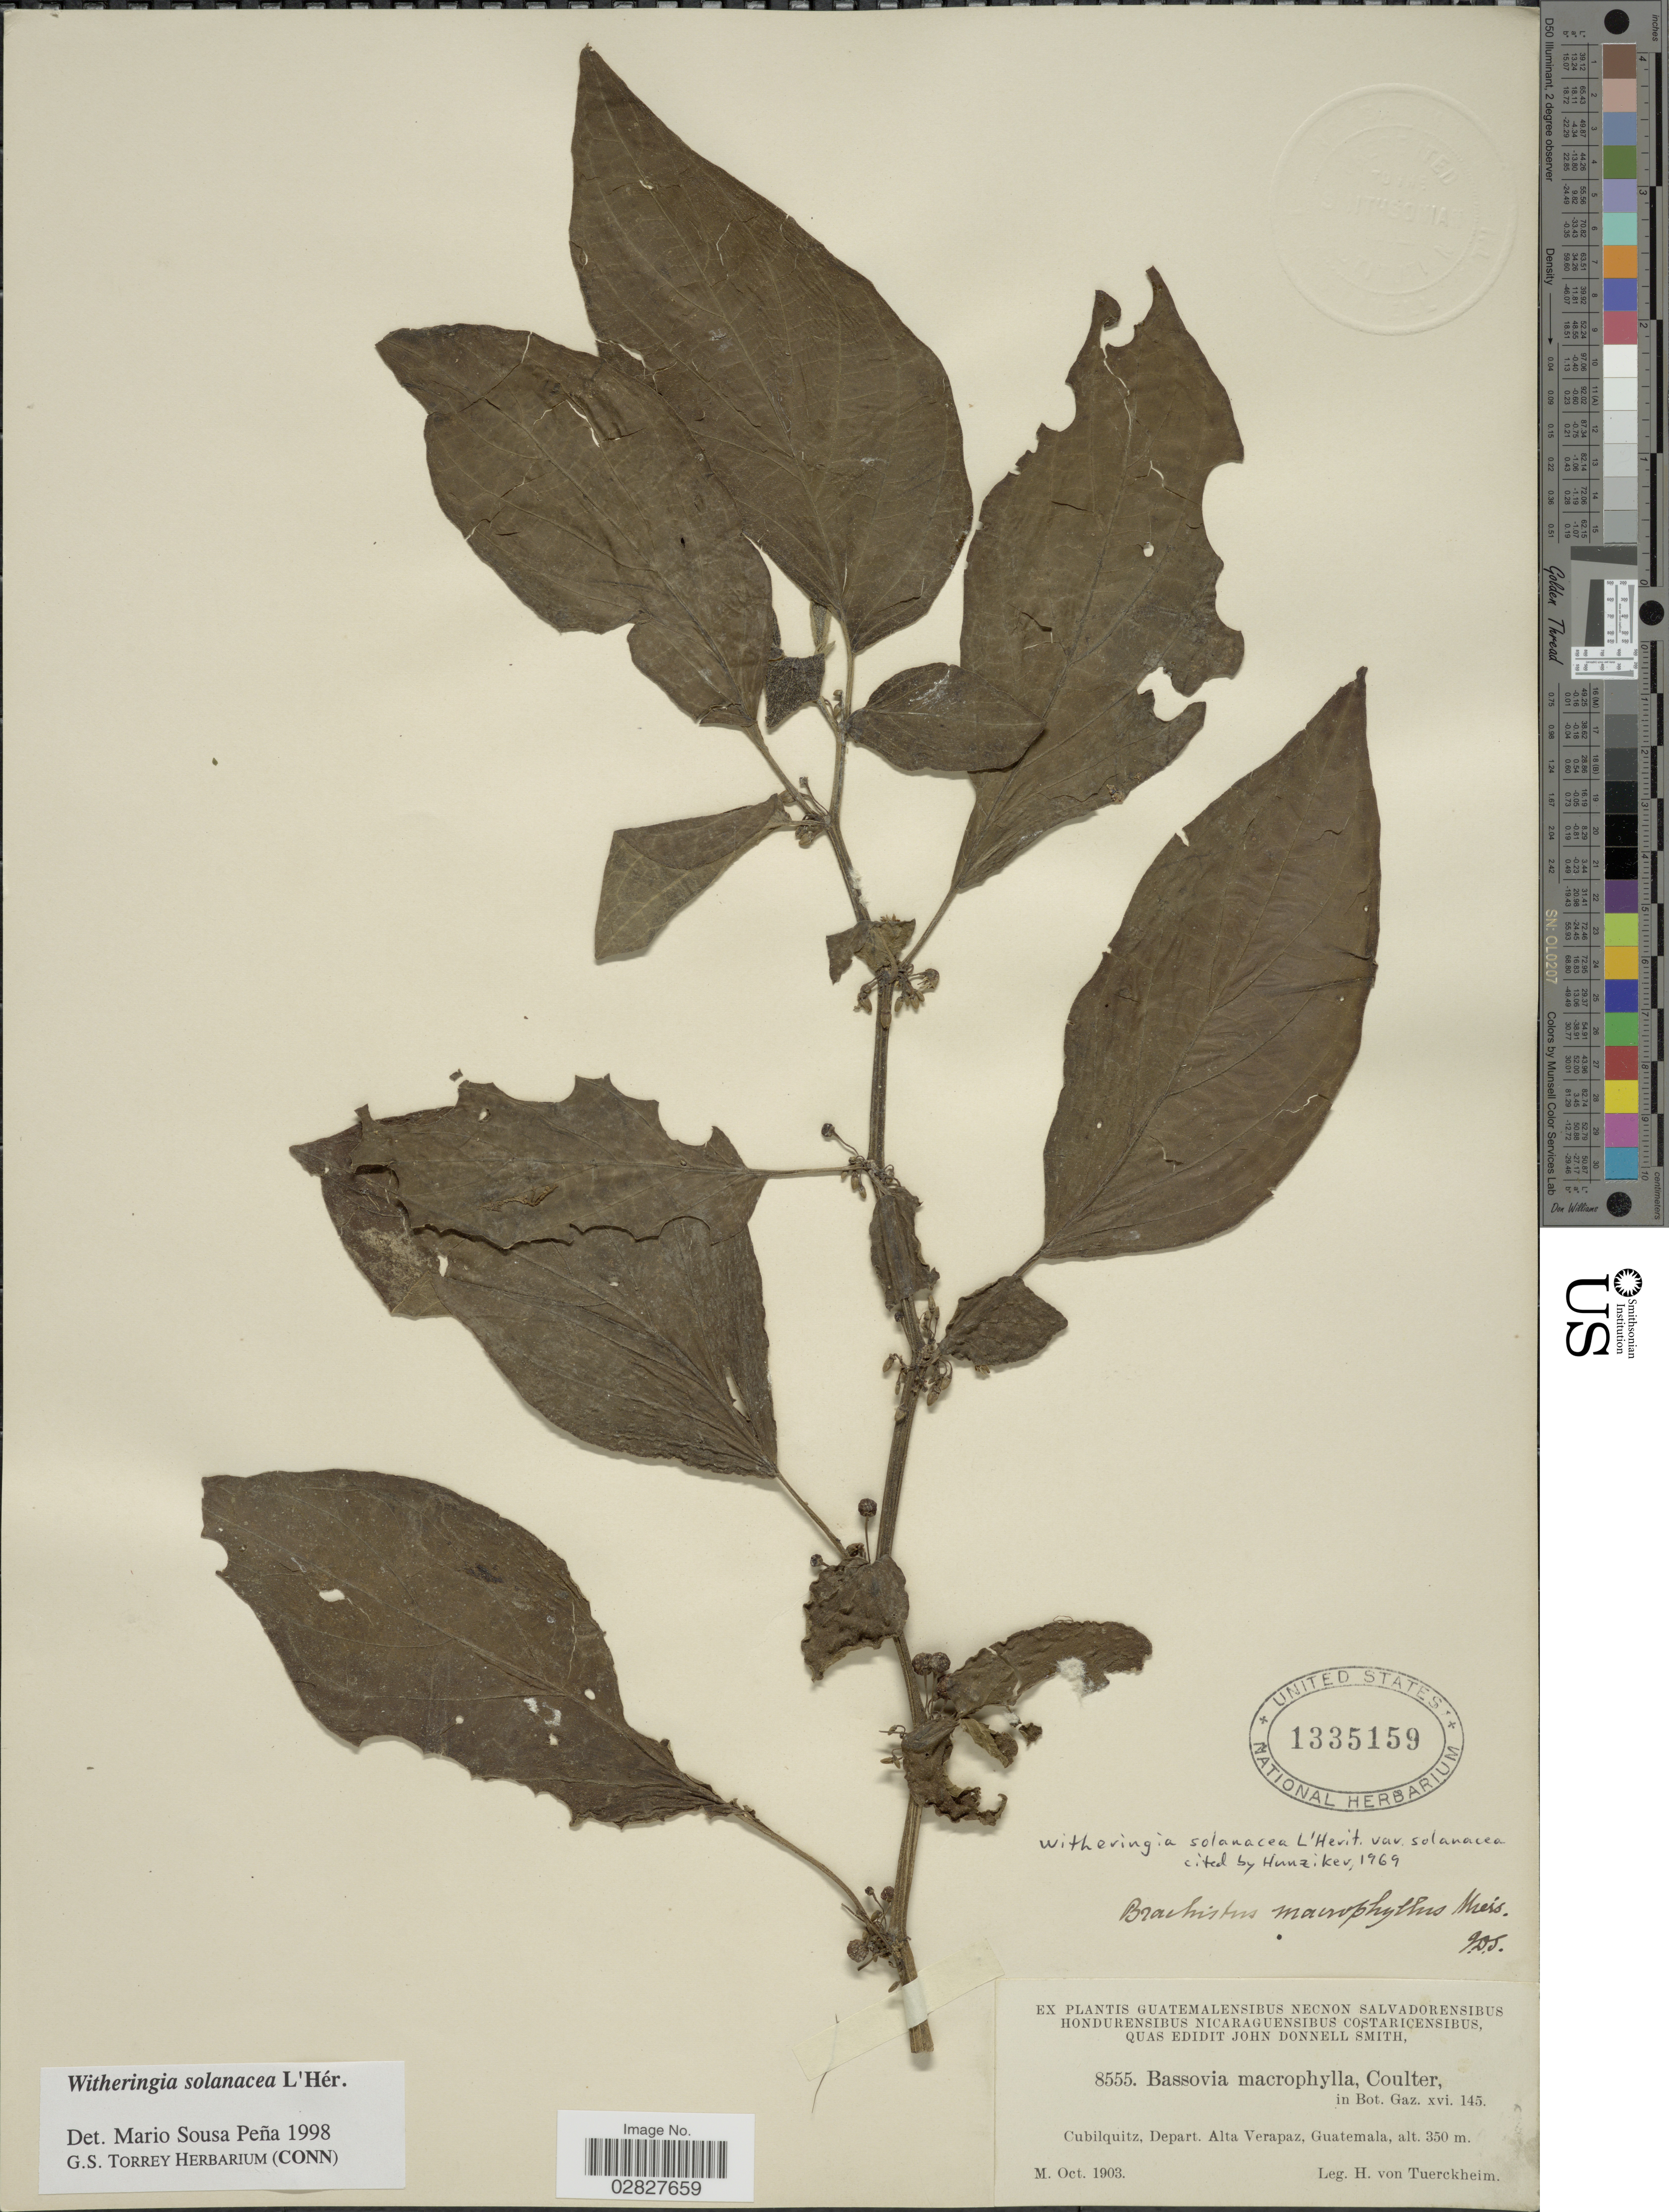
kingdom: Plantae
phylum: Tracheophyta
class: Magnoliopsida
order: Solanales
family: Solanaceae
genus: Witheringia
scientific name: Witheringia solanacea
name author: L'Hér.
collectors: H. von Türckheim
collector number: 8555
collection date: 1903-10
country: Guatemala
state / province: Alta Verapaz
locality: Cubilquitz, Depart. Alta Verapaz.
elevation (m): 350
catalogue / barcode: US 1335159